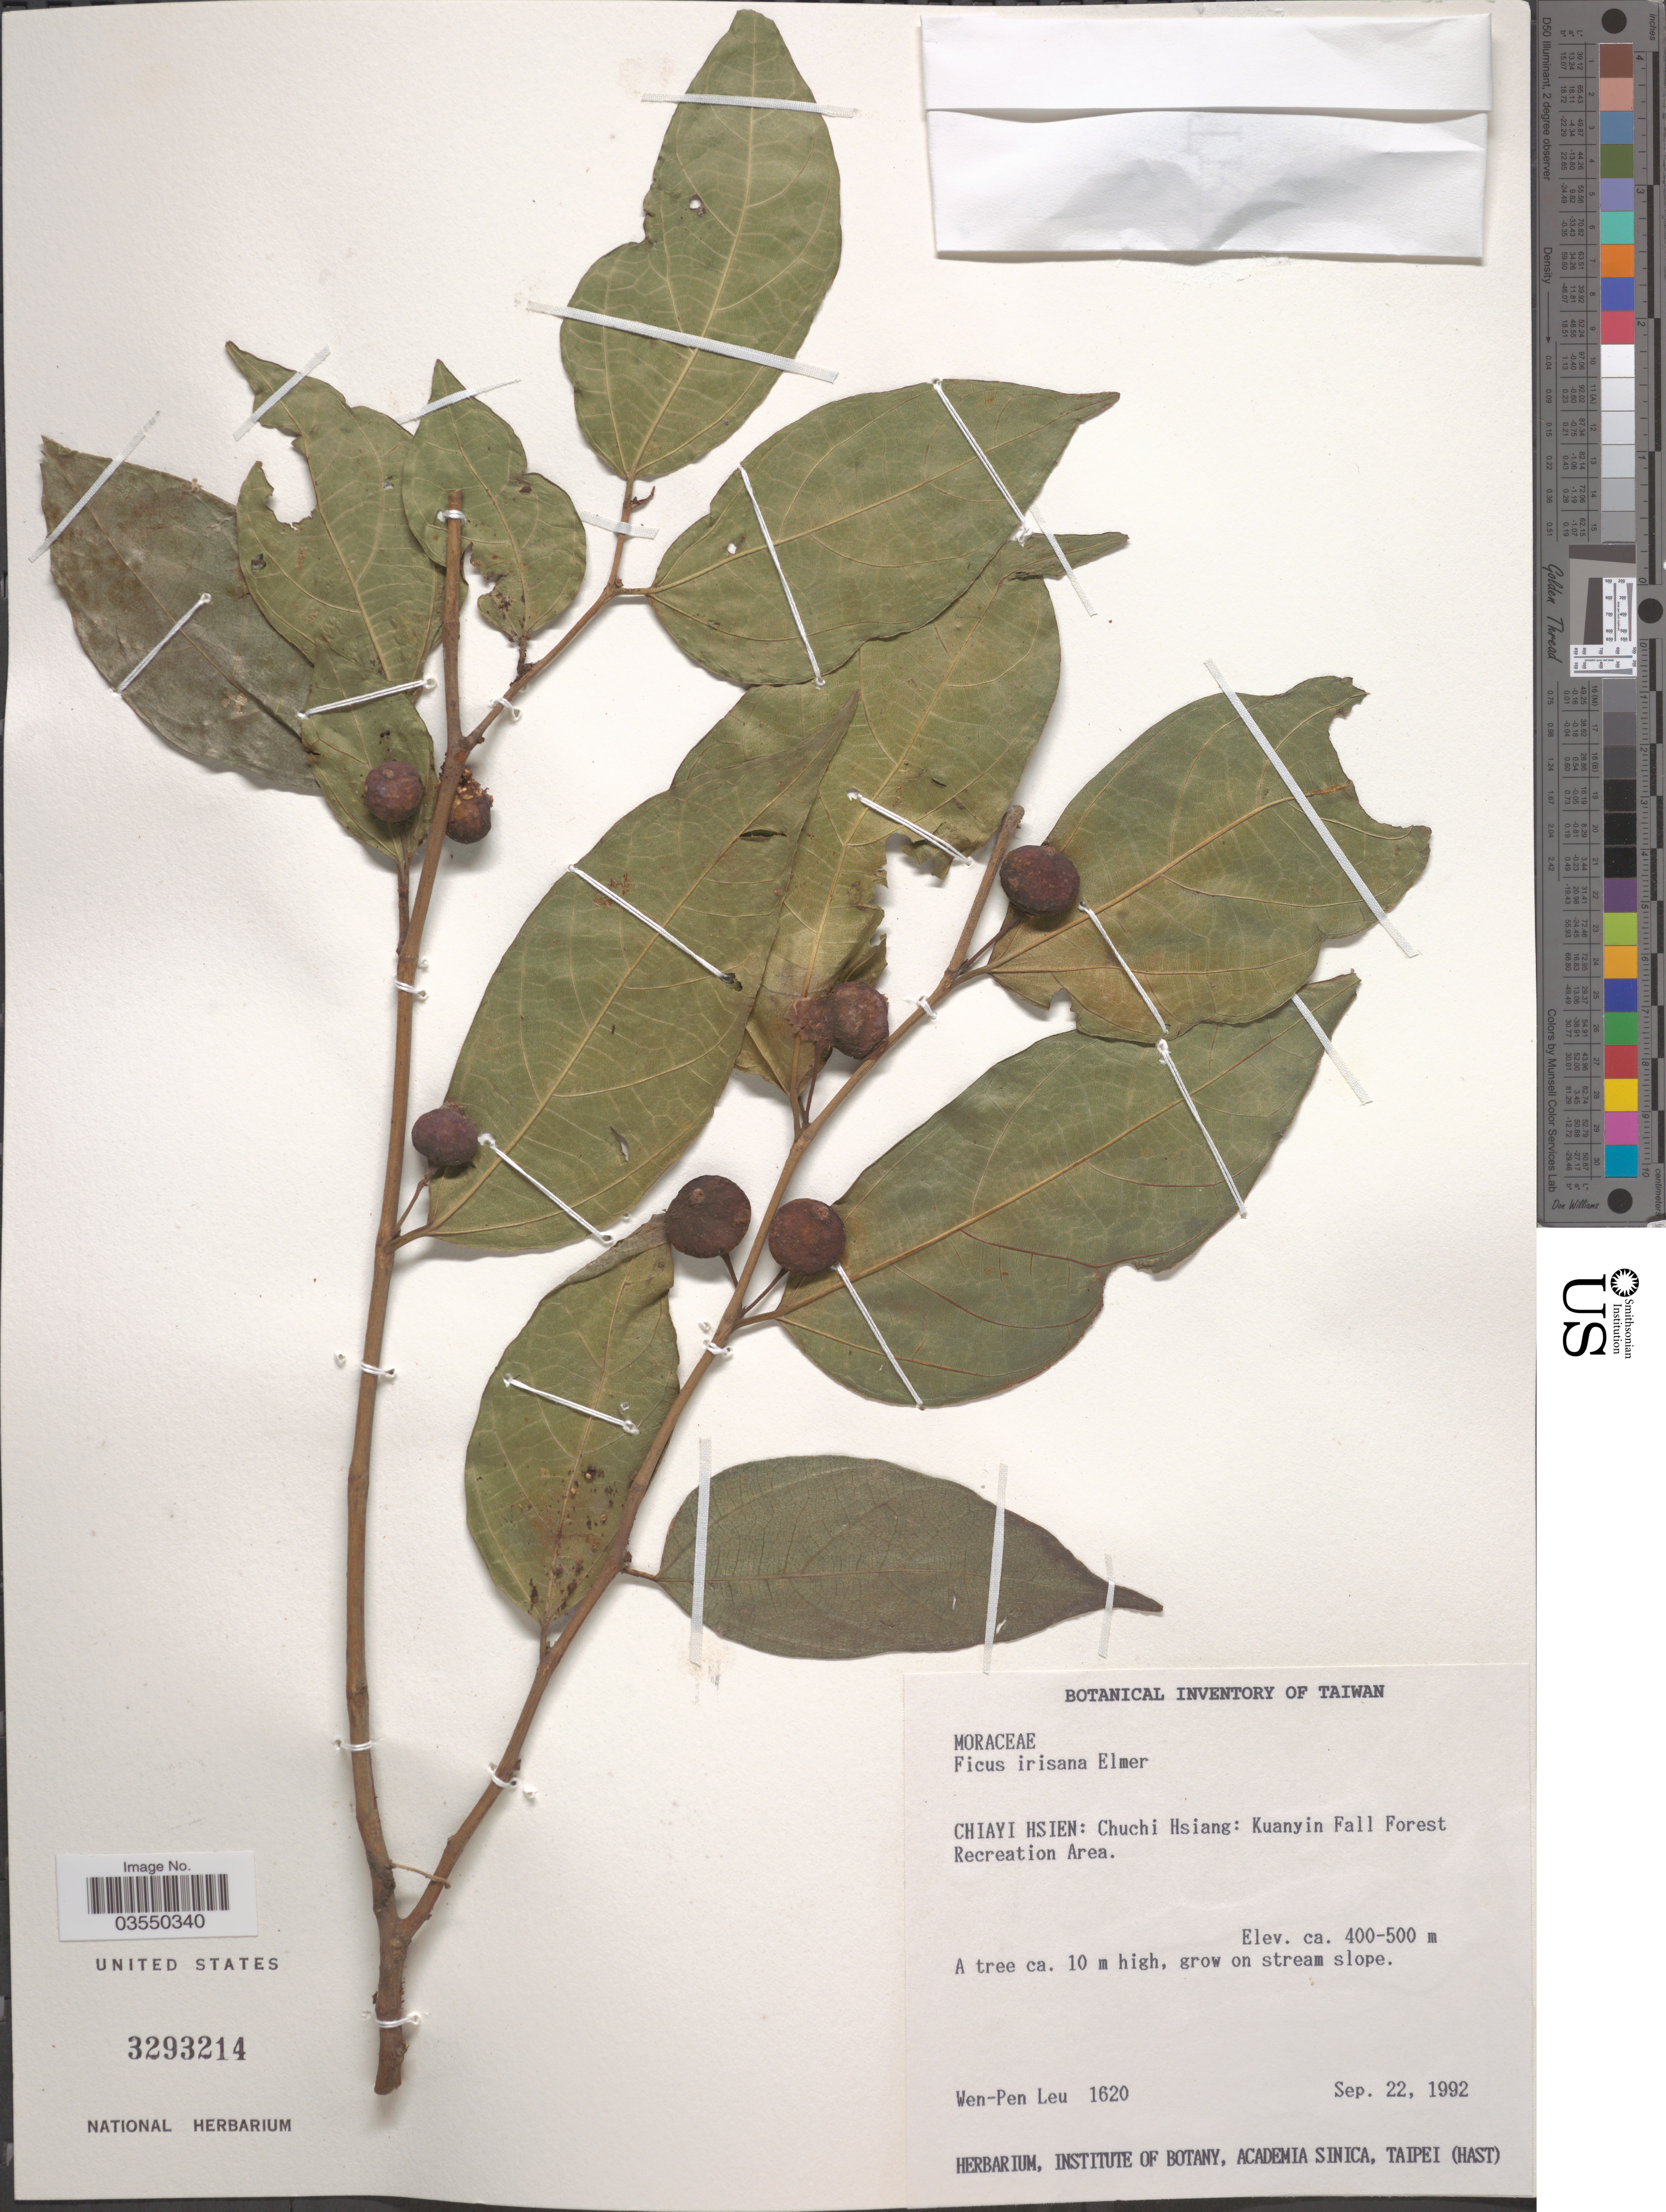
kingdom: Plantae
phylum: Tracheophyta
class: Magnoliopsida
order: Rosales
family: Moraceae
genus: Ficus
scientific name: Ficus irisana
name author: Elmer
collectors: W. Leu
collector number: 1620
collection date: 1992-09-22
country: Taiwan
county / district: Chiayi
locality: Chiayi Hsien: Chuchi Hsiang: Kuanyin Fall Forest Recreation Area.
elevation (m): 400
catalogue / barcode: US 3293214